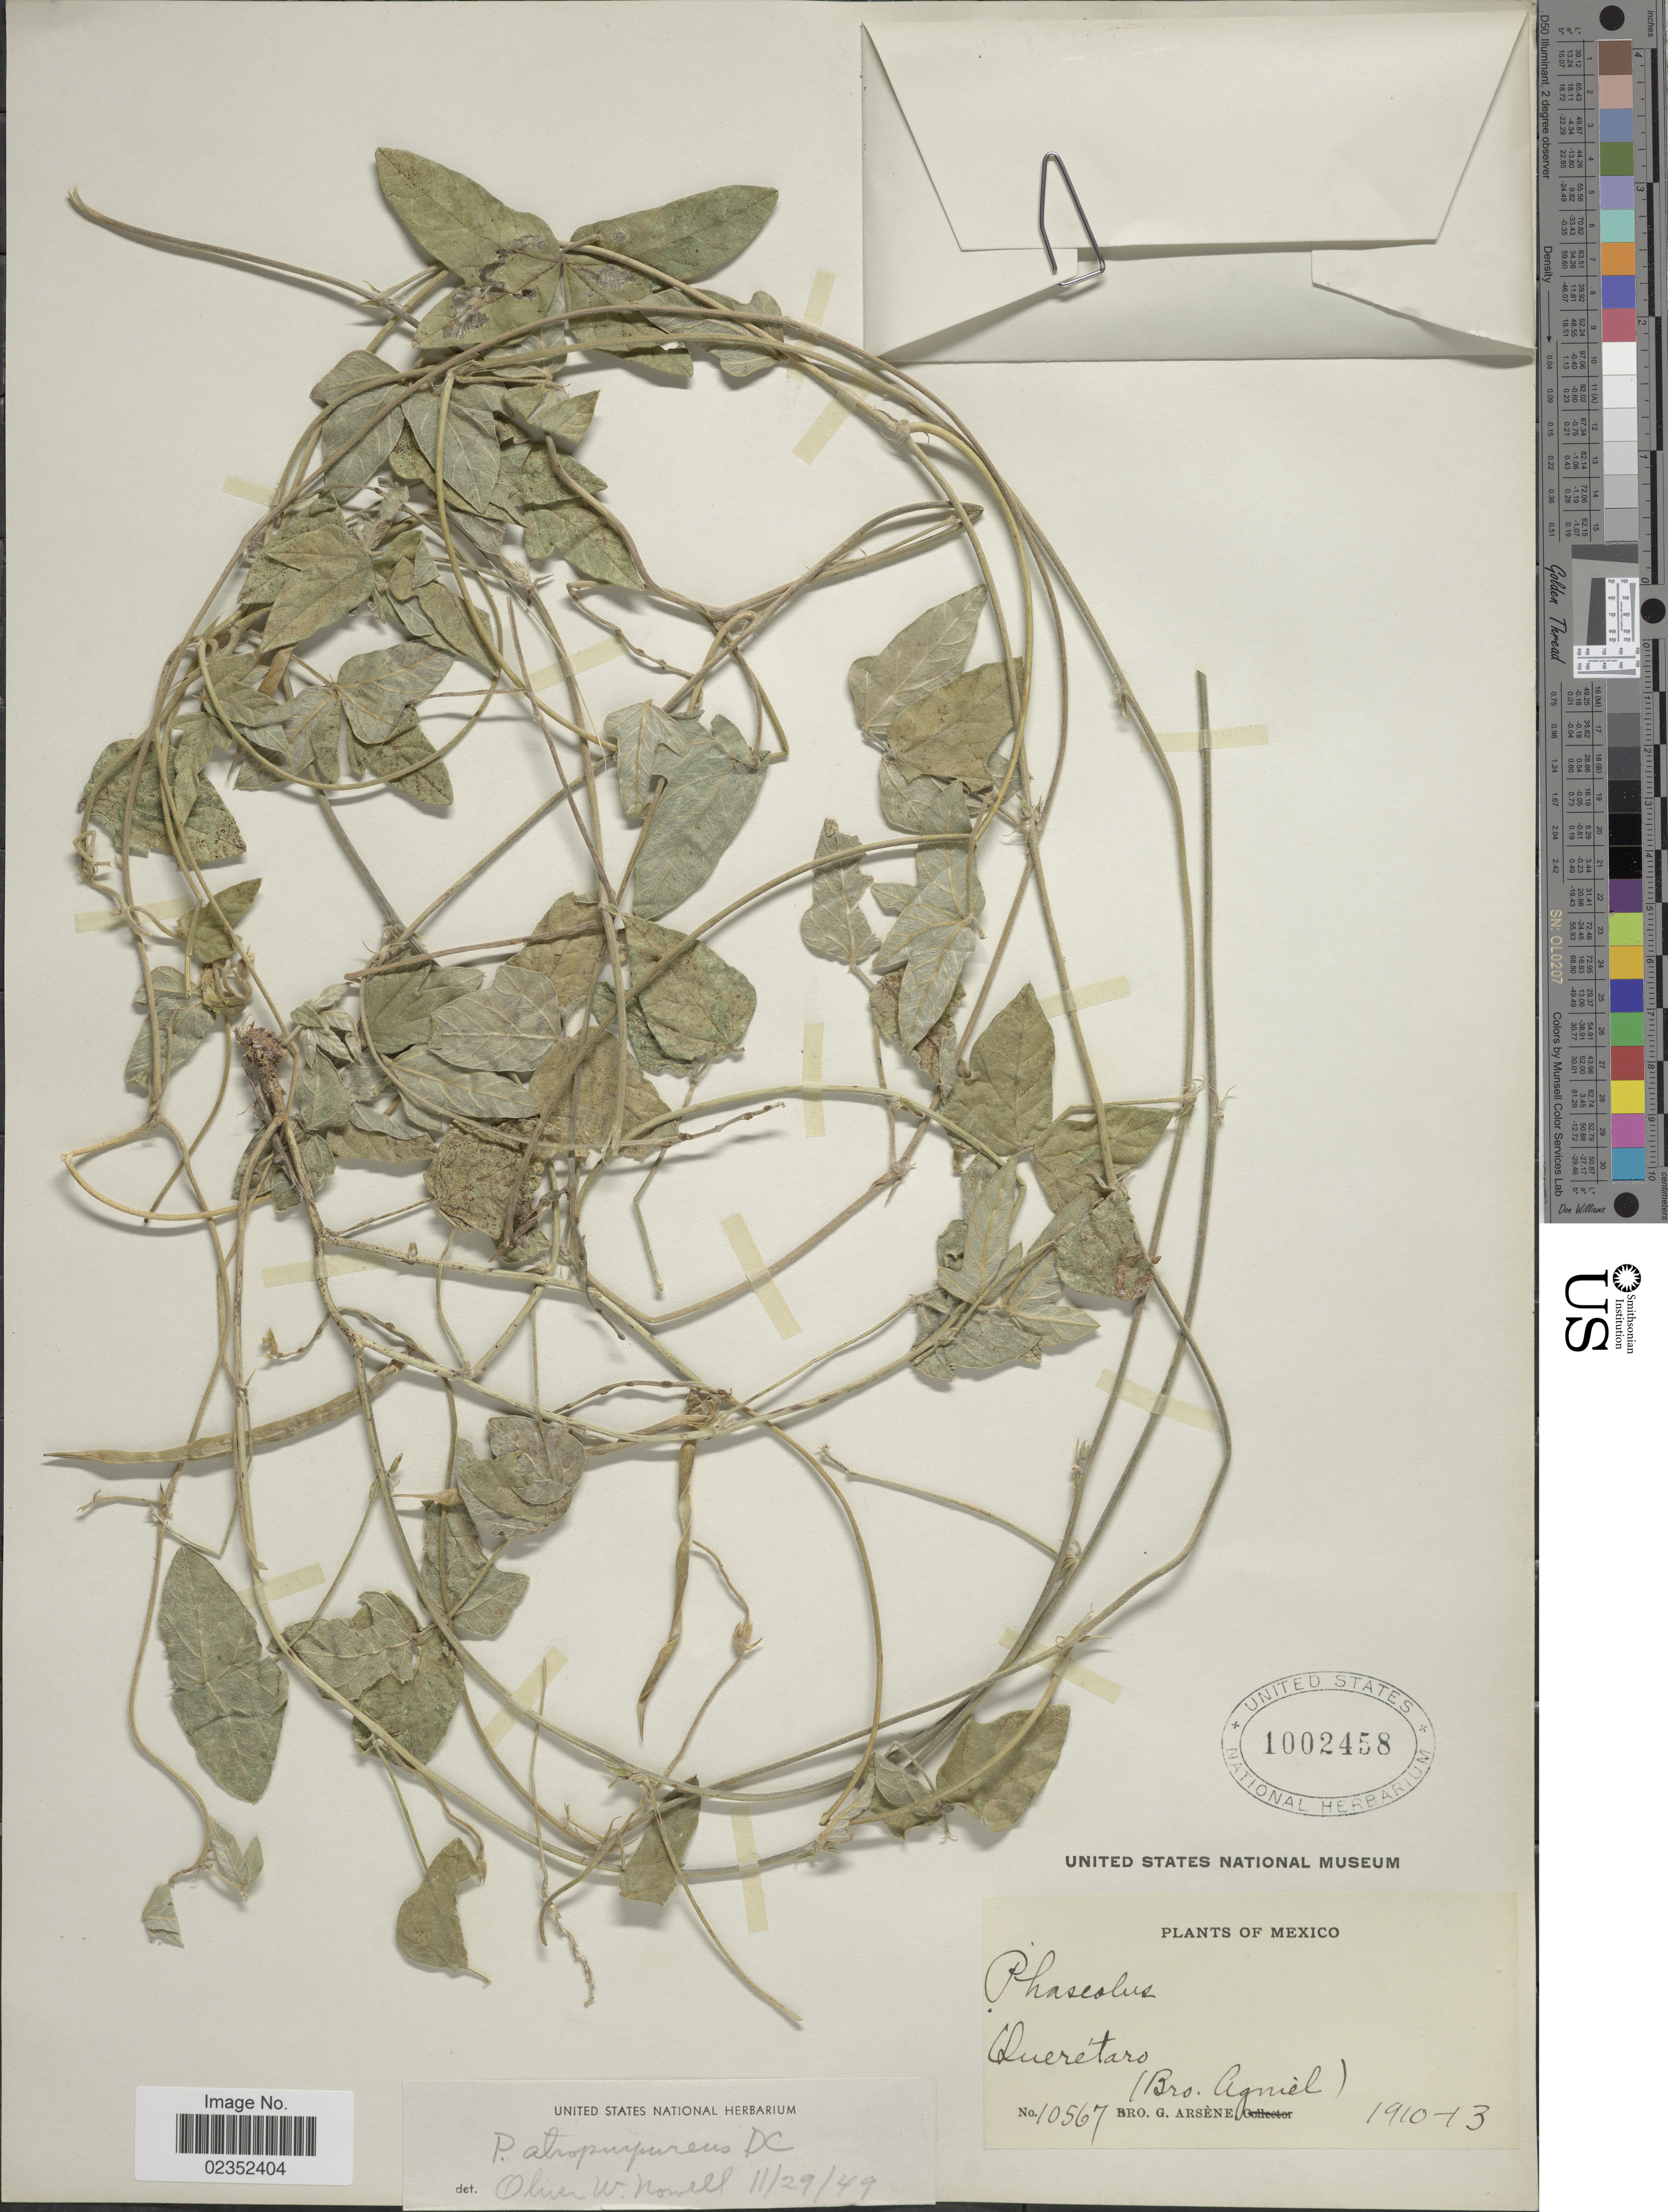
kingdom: Plantae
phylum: Tracheophyta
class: Magnoliopsida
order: Fabales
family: Fabaceae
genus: Macroptilium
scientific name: Macroptilium atropurpureum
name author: (DC.) Urb.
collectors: Bro. Agniel & Bro. G. Arsène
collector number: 10567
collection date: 1910/1913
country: Mexico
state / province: Querétaro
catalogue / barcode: US 1002458